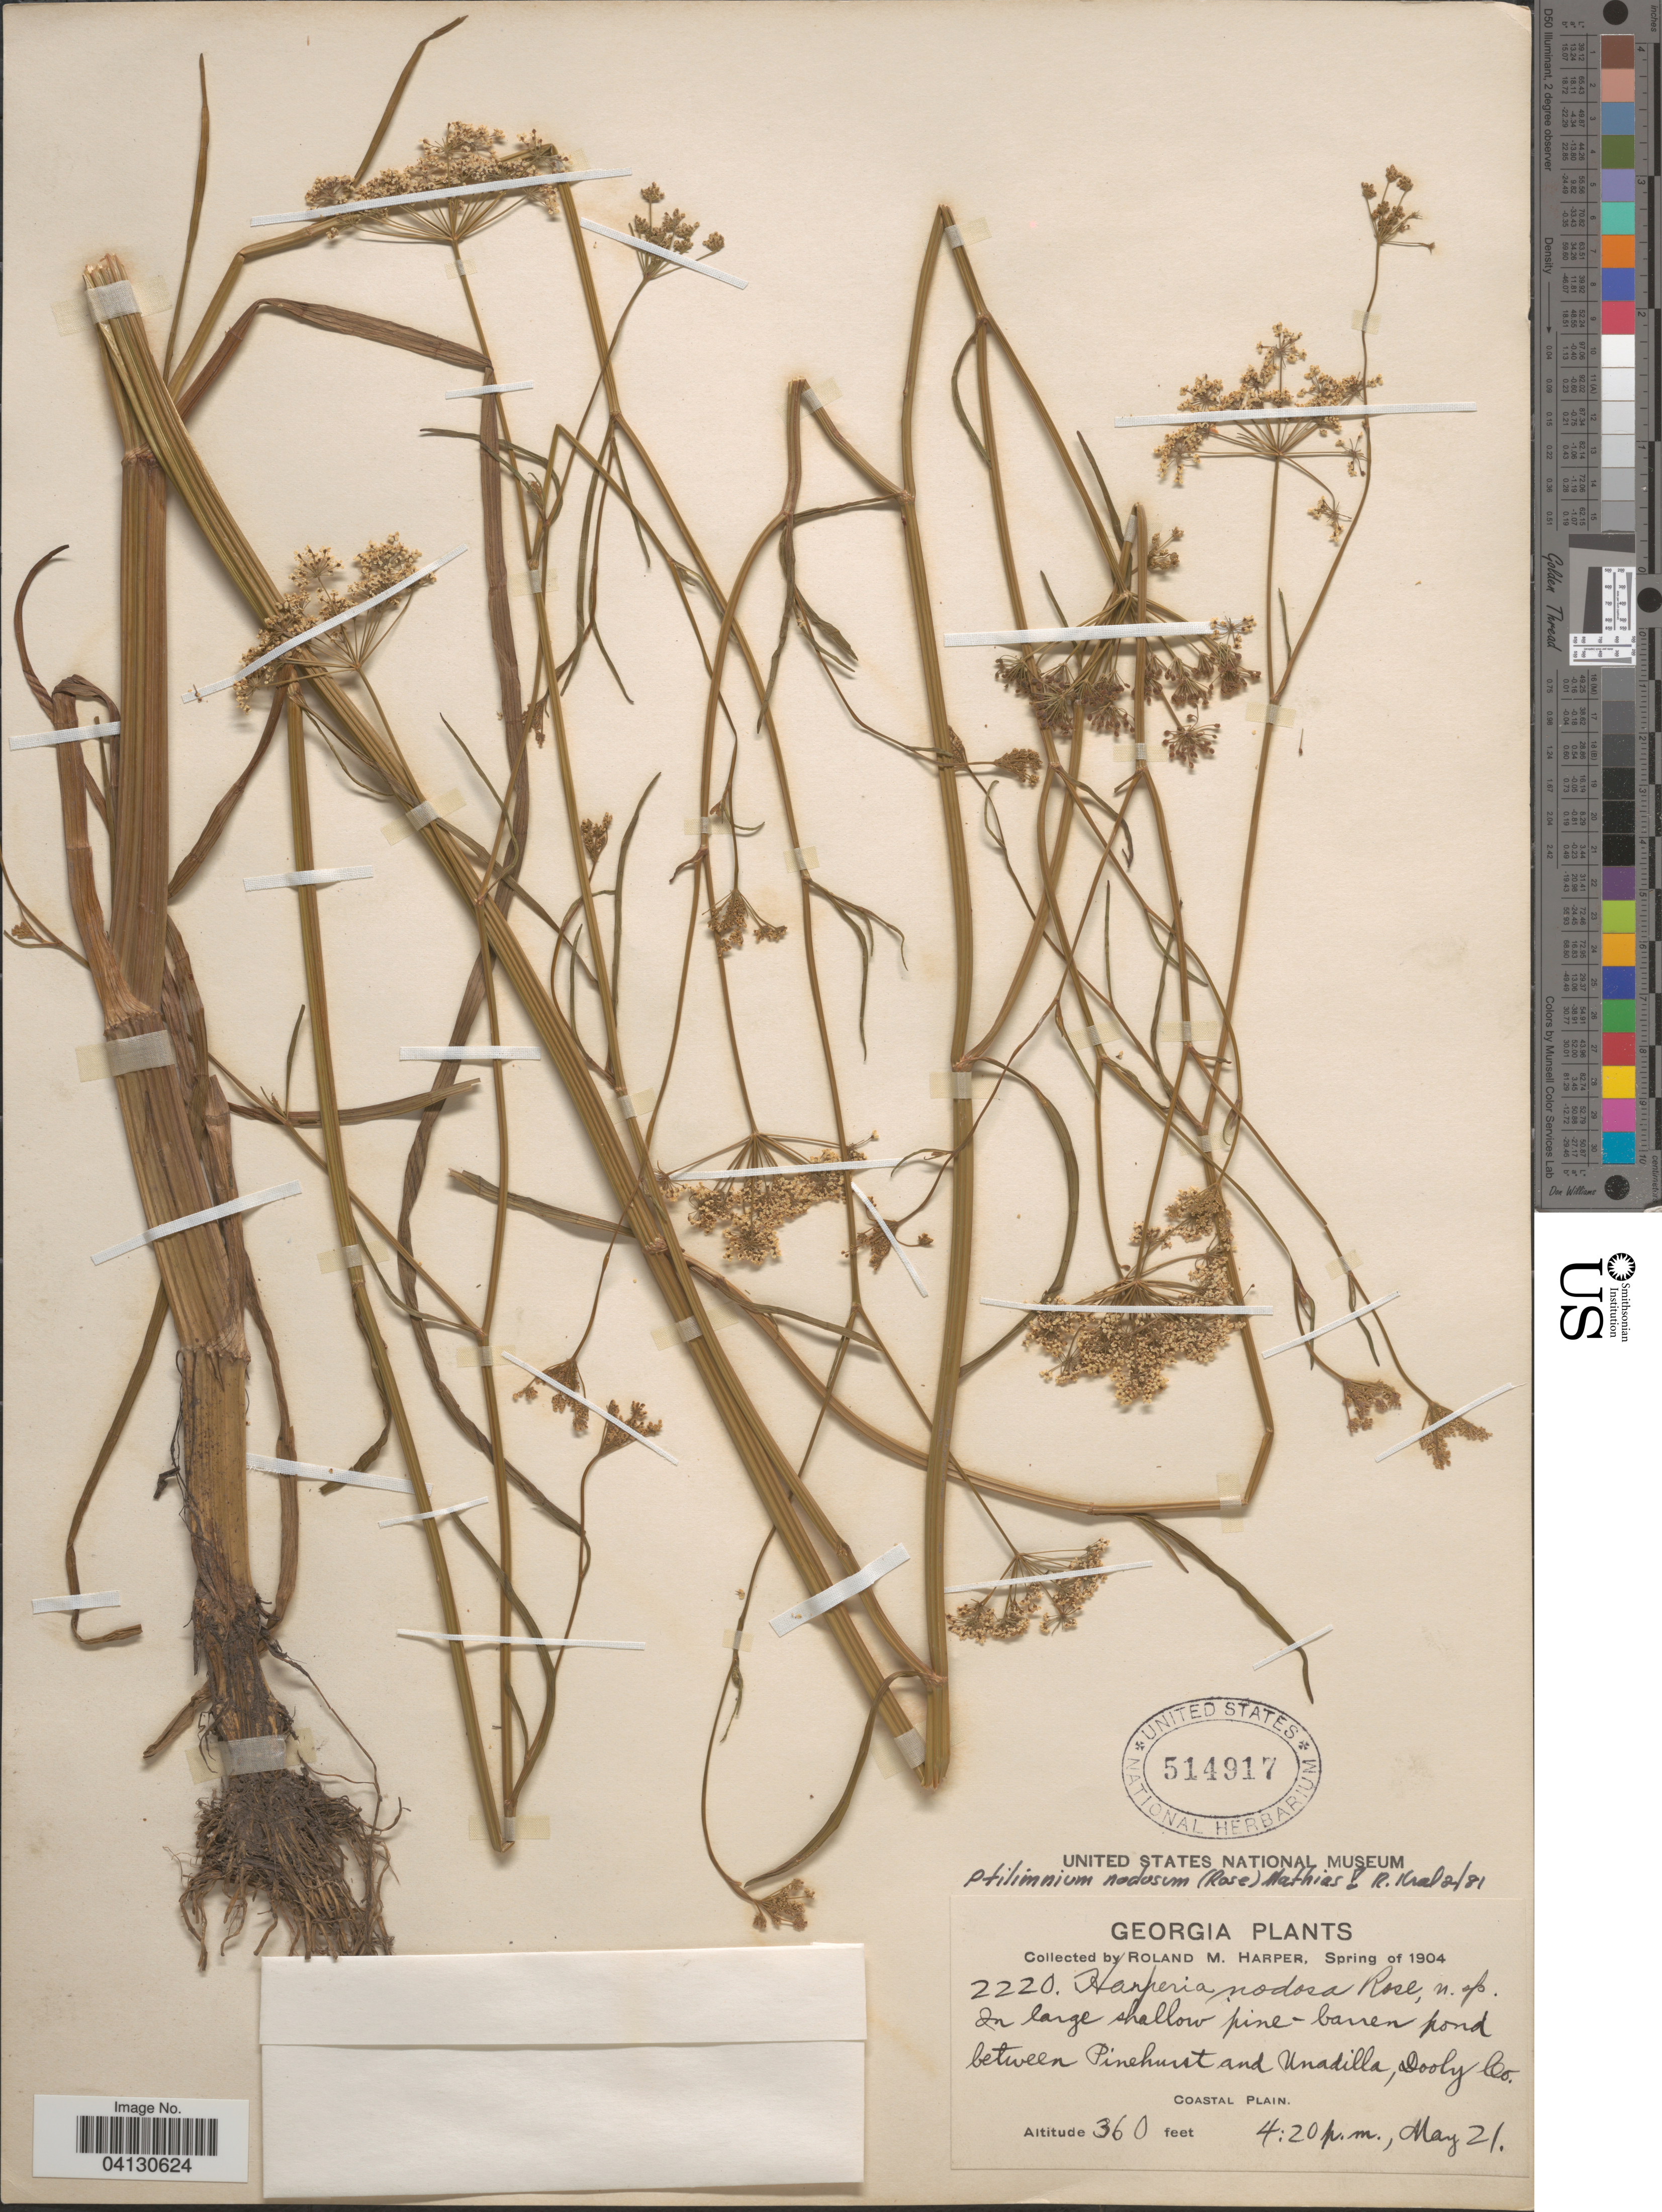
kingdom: Plantae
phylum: Tracheophyta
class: Magnoliopsida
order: Apiales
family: Apiaceae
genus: Harperia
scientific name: Harperia nodosa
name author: Rose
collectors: R. M. Harper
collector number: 2220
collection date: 1904-05-21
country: United States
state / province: Georgia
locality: In large shallow pine-barren pond between Pinehurst and Unadilla, Dooly Co. Coastal Plain.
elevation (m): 110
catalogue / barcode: US 514917